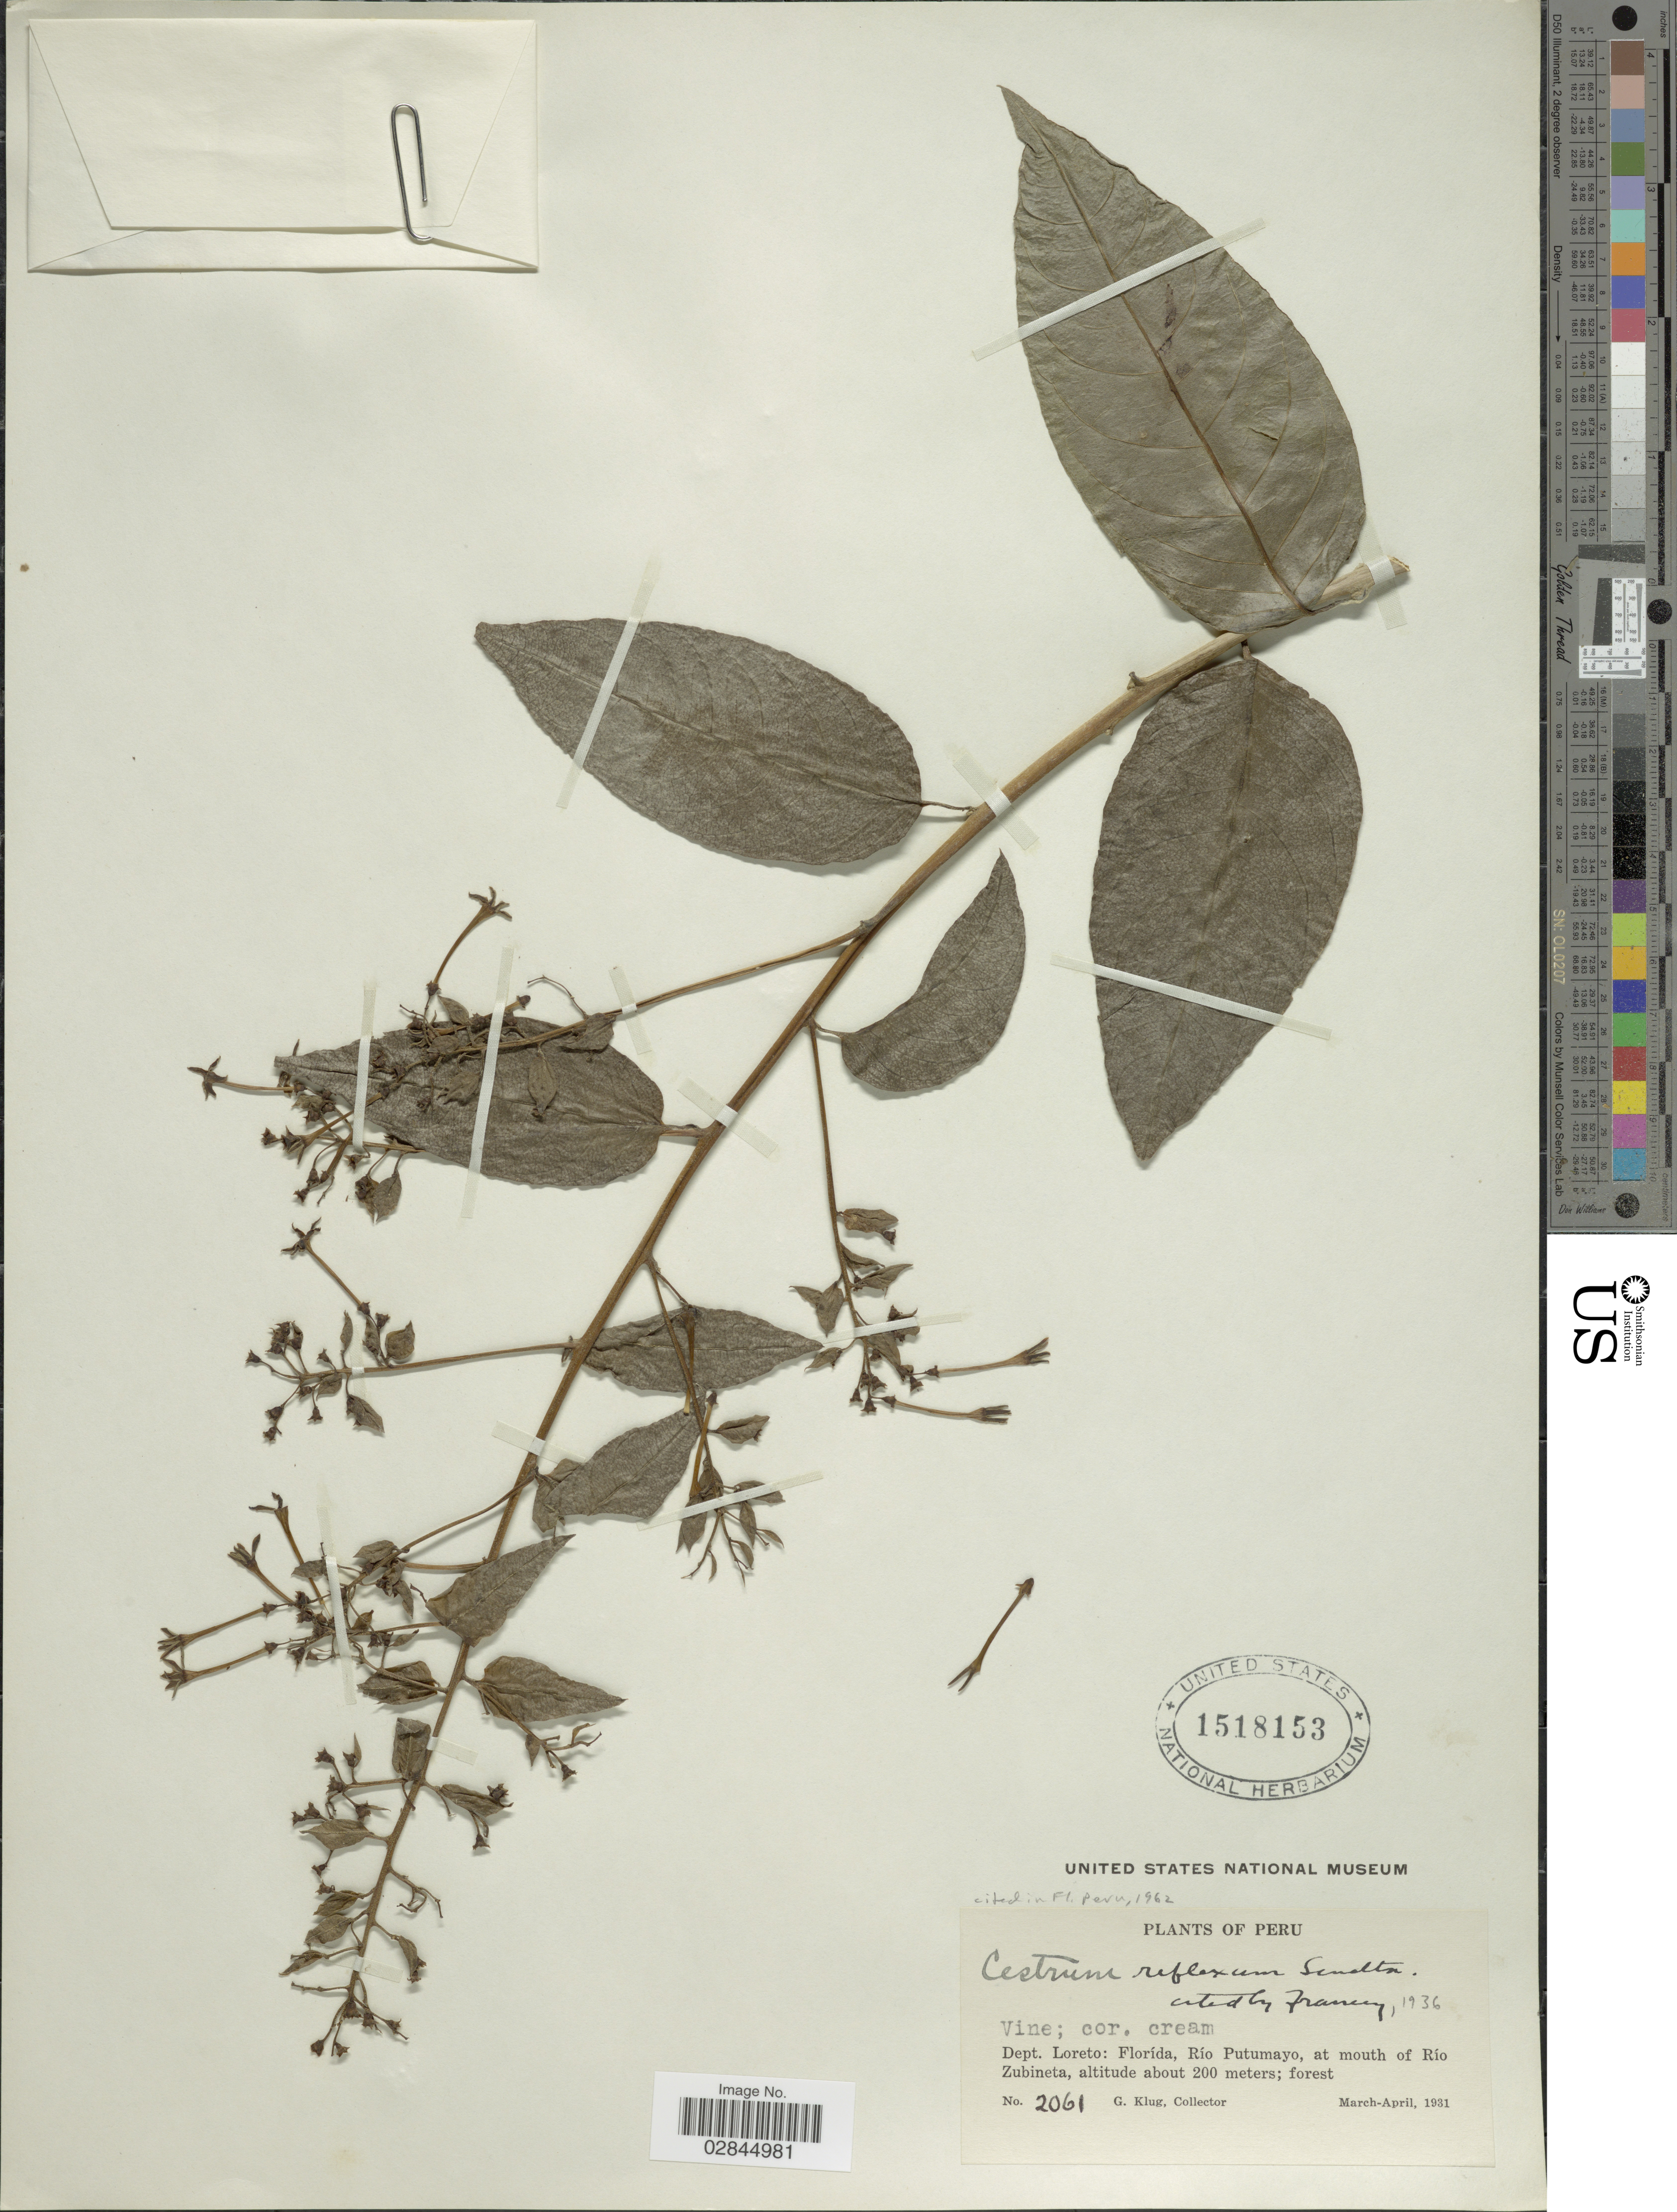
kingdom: Plantae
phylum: Tracheophyta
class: Magnoliopsida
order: Solanales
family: Solanaceae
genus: Cestrum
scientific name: Cestrum reflexum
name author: Sendtn.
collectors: G. Klug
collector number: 2061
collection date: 1931-03/1931-04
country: Peru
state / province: Loreto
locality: Dept. Loreto: Florída, Río Putumayo, at mouth of Río Zubineta.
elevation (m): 200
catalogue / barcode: US 1518153